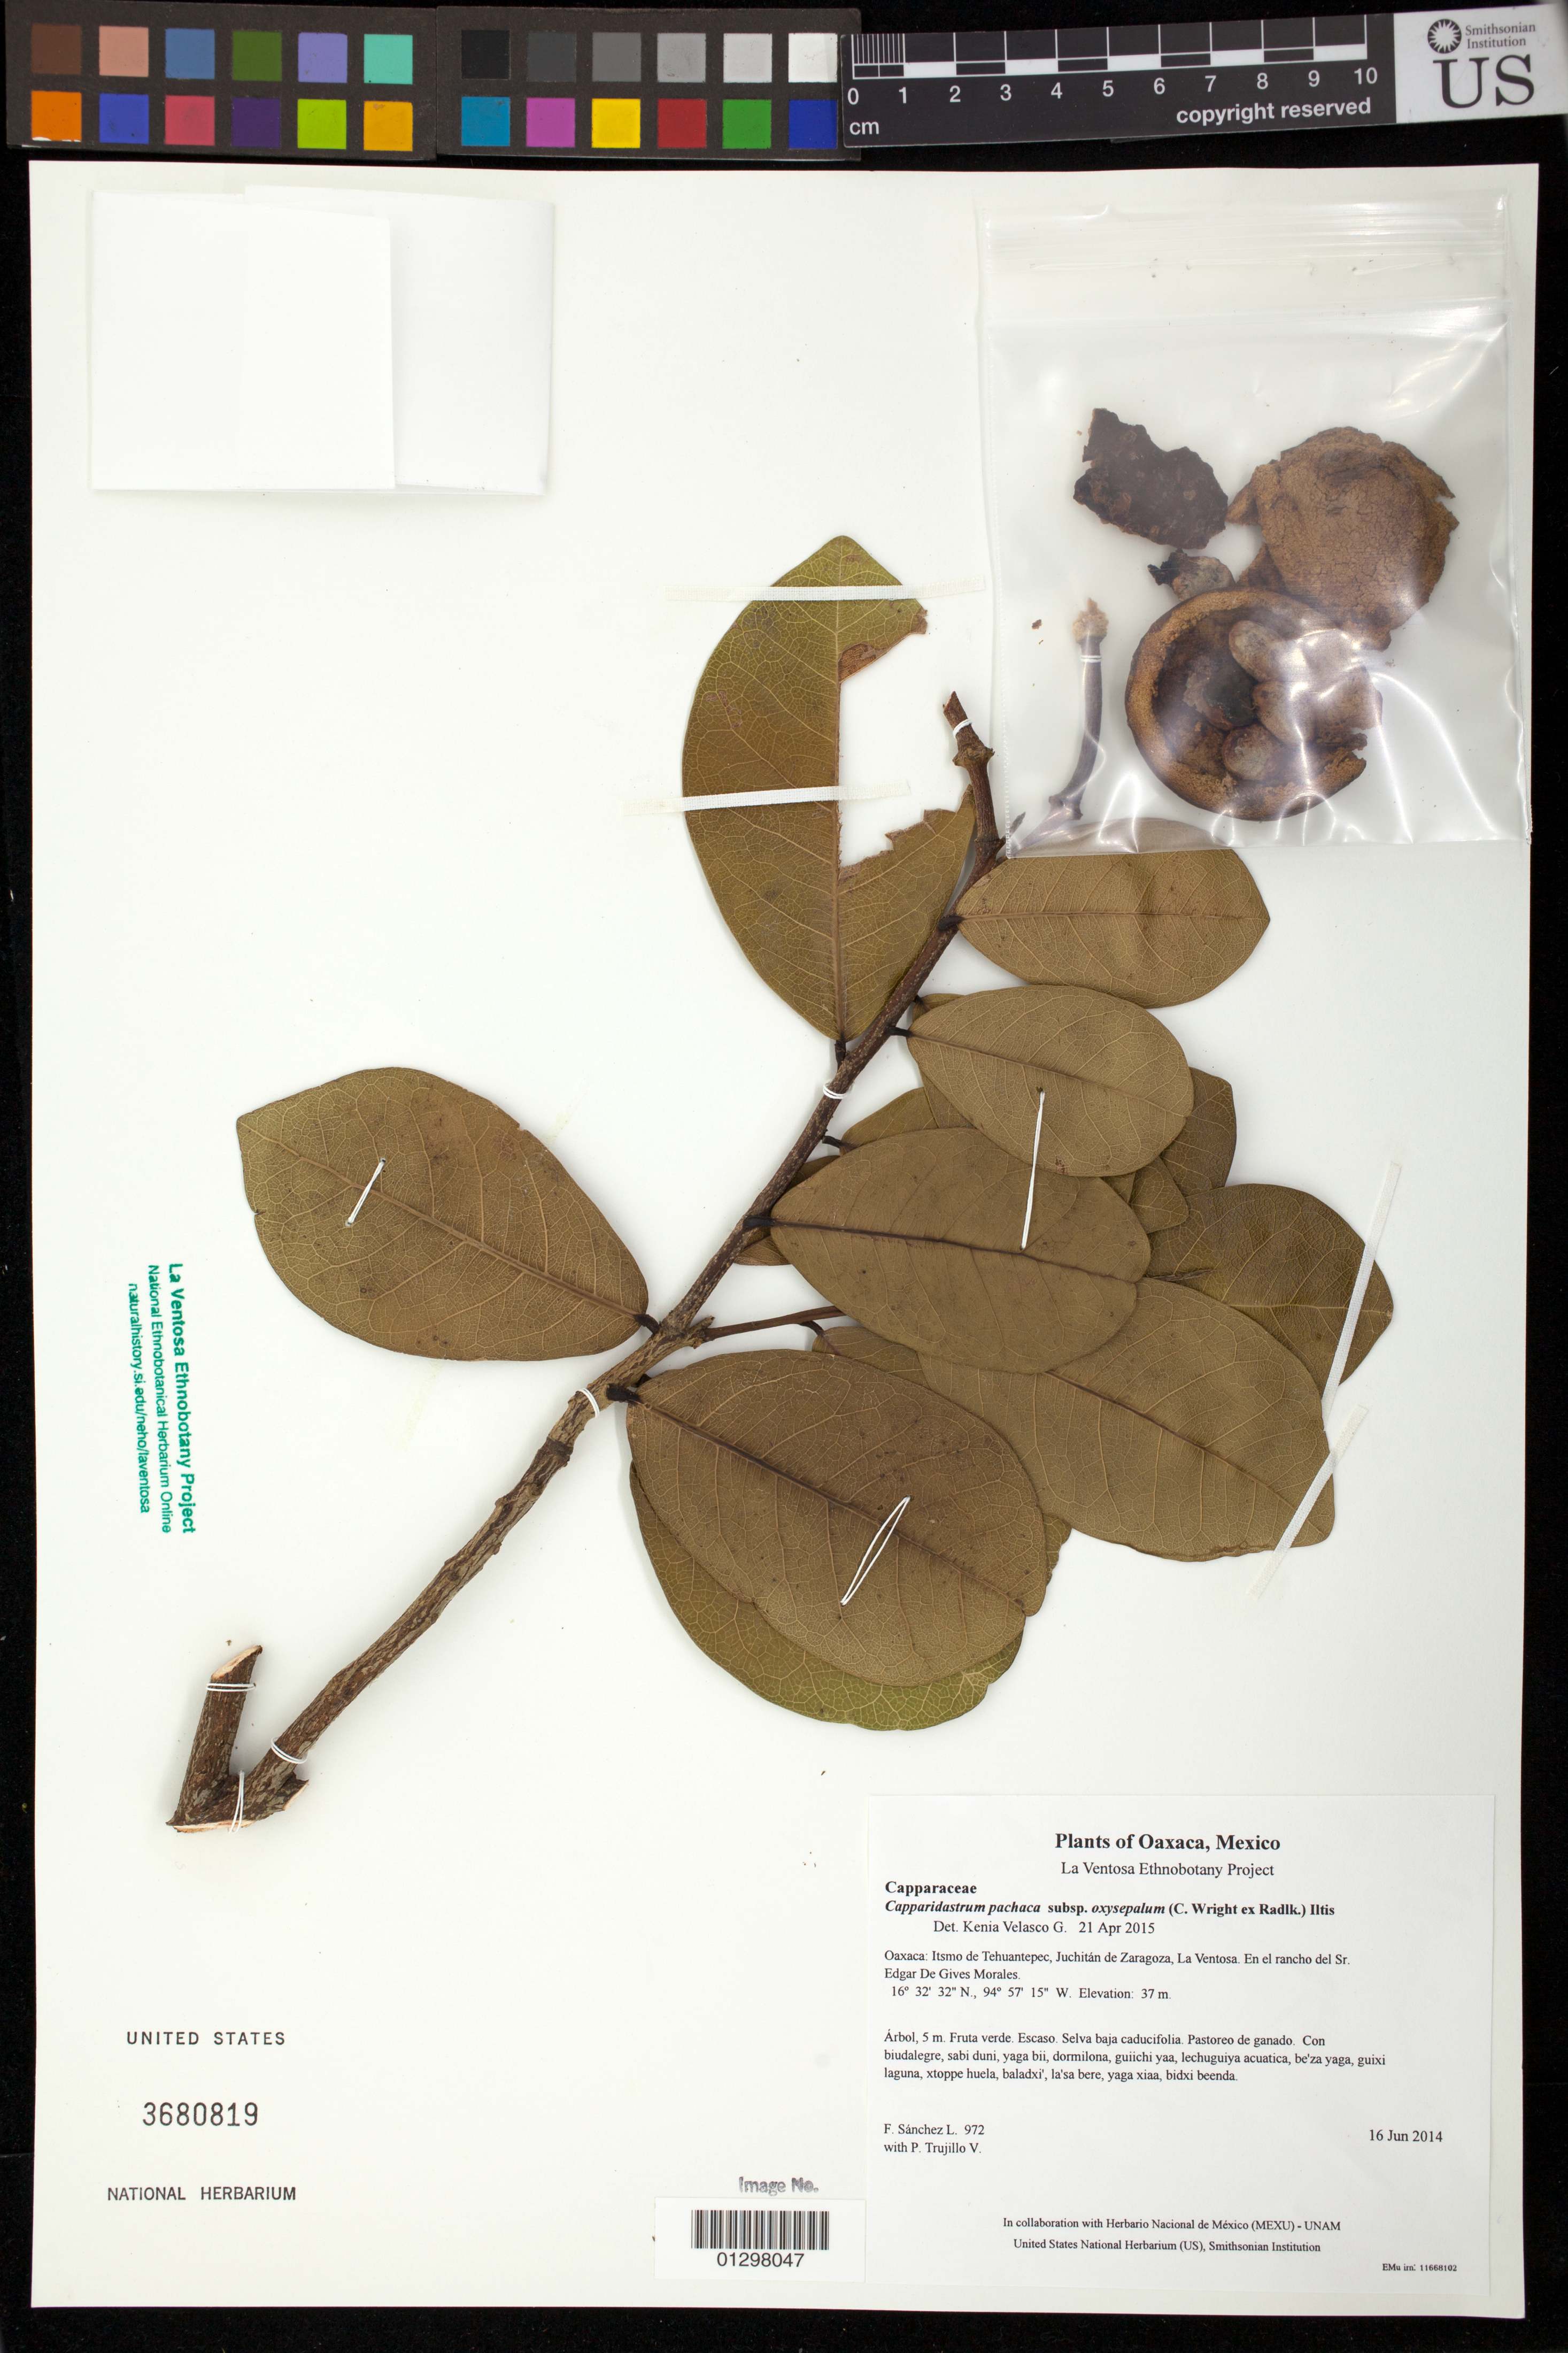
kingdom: Plantae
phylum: Tracheophyta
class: Magnoliopsida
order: Brassicales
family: Capparaceae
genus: Capparidastrum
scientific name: Capparidastrum pachaca subsp. oxysepalum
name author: (C. Wright ex Radlk.) Iltis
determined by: Velasco G., Kenia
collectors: F. Sánchez L. & P. Trujillo V.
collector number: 972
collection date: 2014-06-16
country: Mexico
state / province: Oaxaca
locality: Itsmo de Tehuantepec, Juchitán de Zaragoza, La Ventosa. En el rancho del Sr. Edgar De Gives Morales.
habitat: Selva baja caducifolia. Pastoreo de ganado.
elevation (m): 37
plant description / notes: JEBOT, MEXU, US; Yaga. 5 m. Cuaananaxhi naga'. Huaxie'.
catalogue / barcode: US 3680819